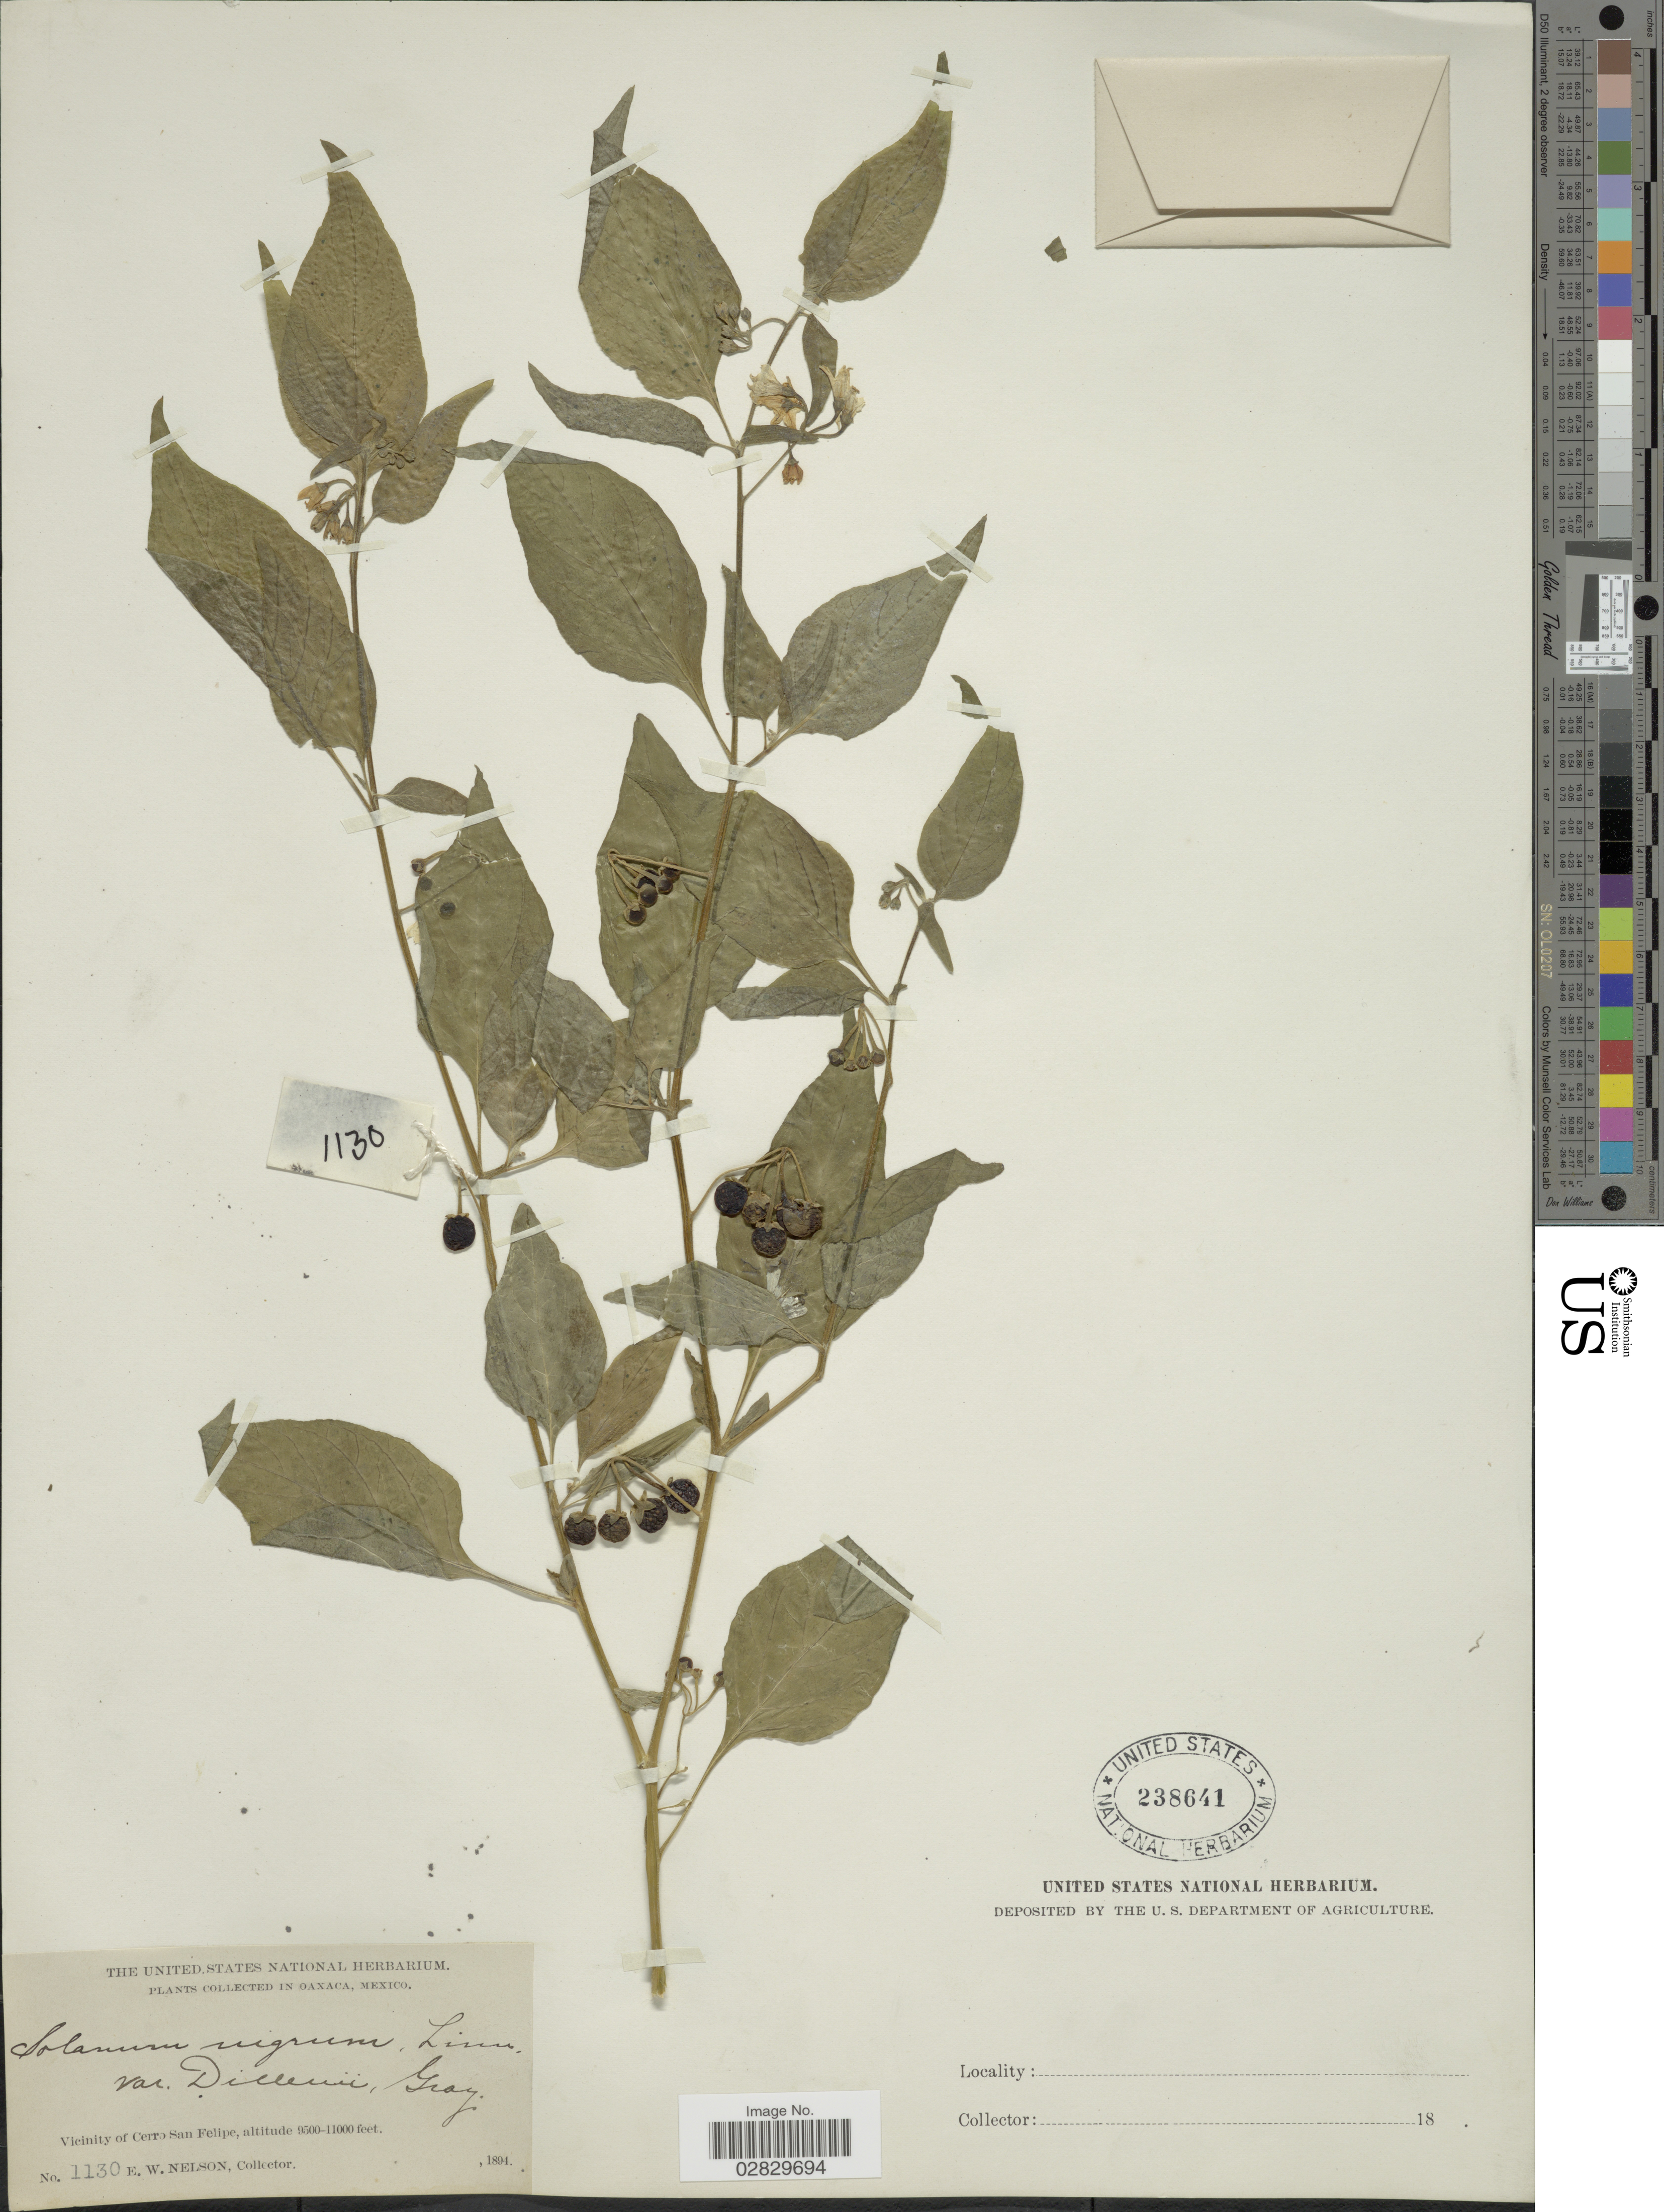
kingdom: Plantae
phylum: Tracheophyta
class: Magnoliopsida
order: Solanales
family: Solanaceae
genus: Solanum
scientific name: Solanum douglasii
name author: Dunal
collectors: E. W. Nelson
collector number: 1130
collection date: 1894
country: Mexico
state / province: Oaxaca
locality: Vicinity of Cerro San Felipe.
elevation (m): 2896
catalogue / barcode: US 238641